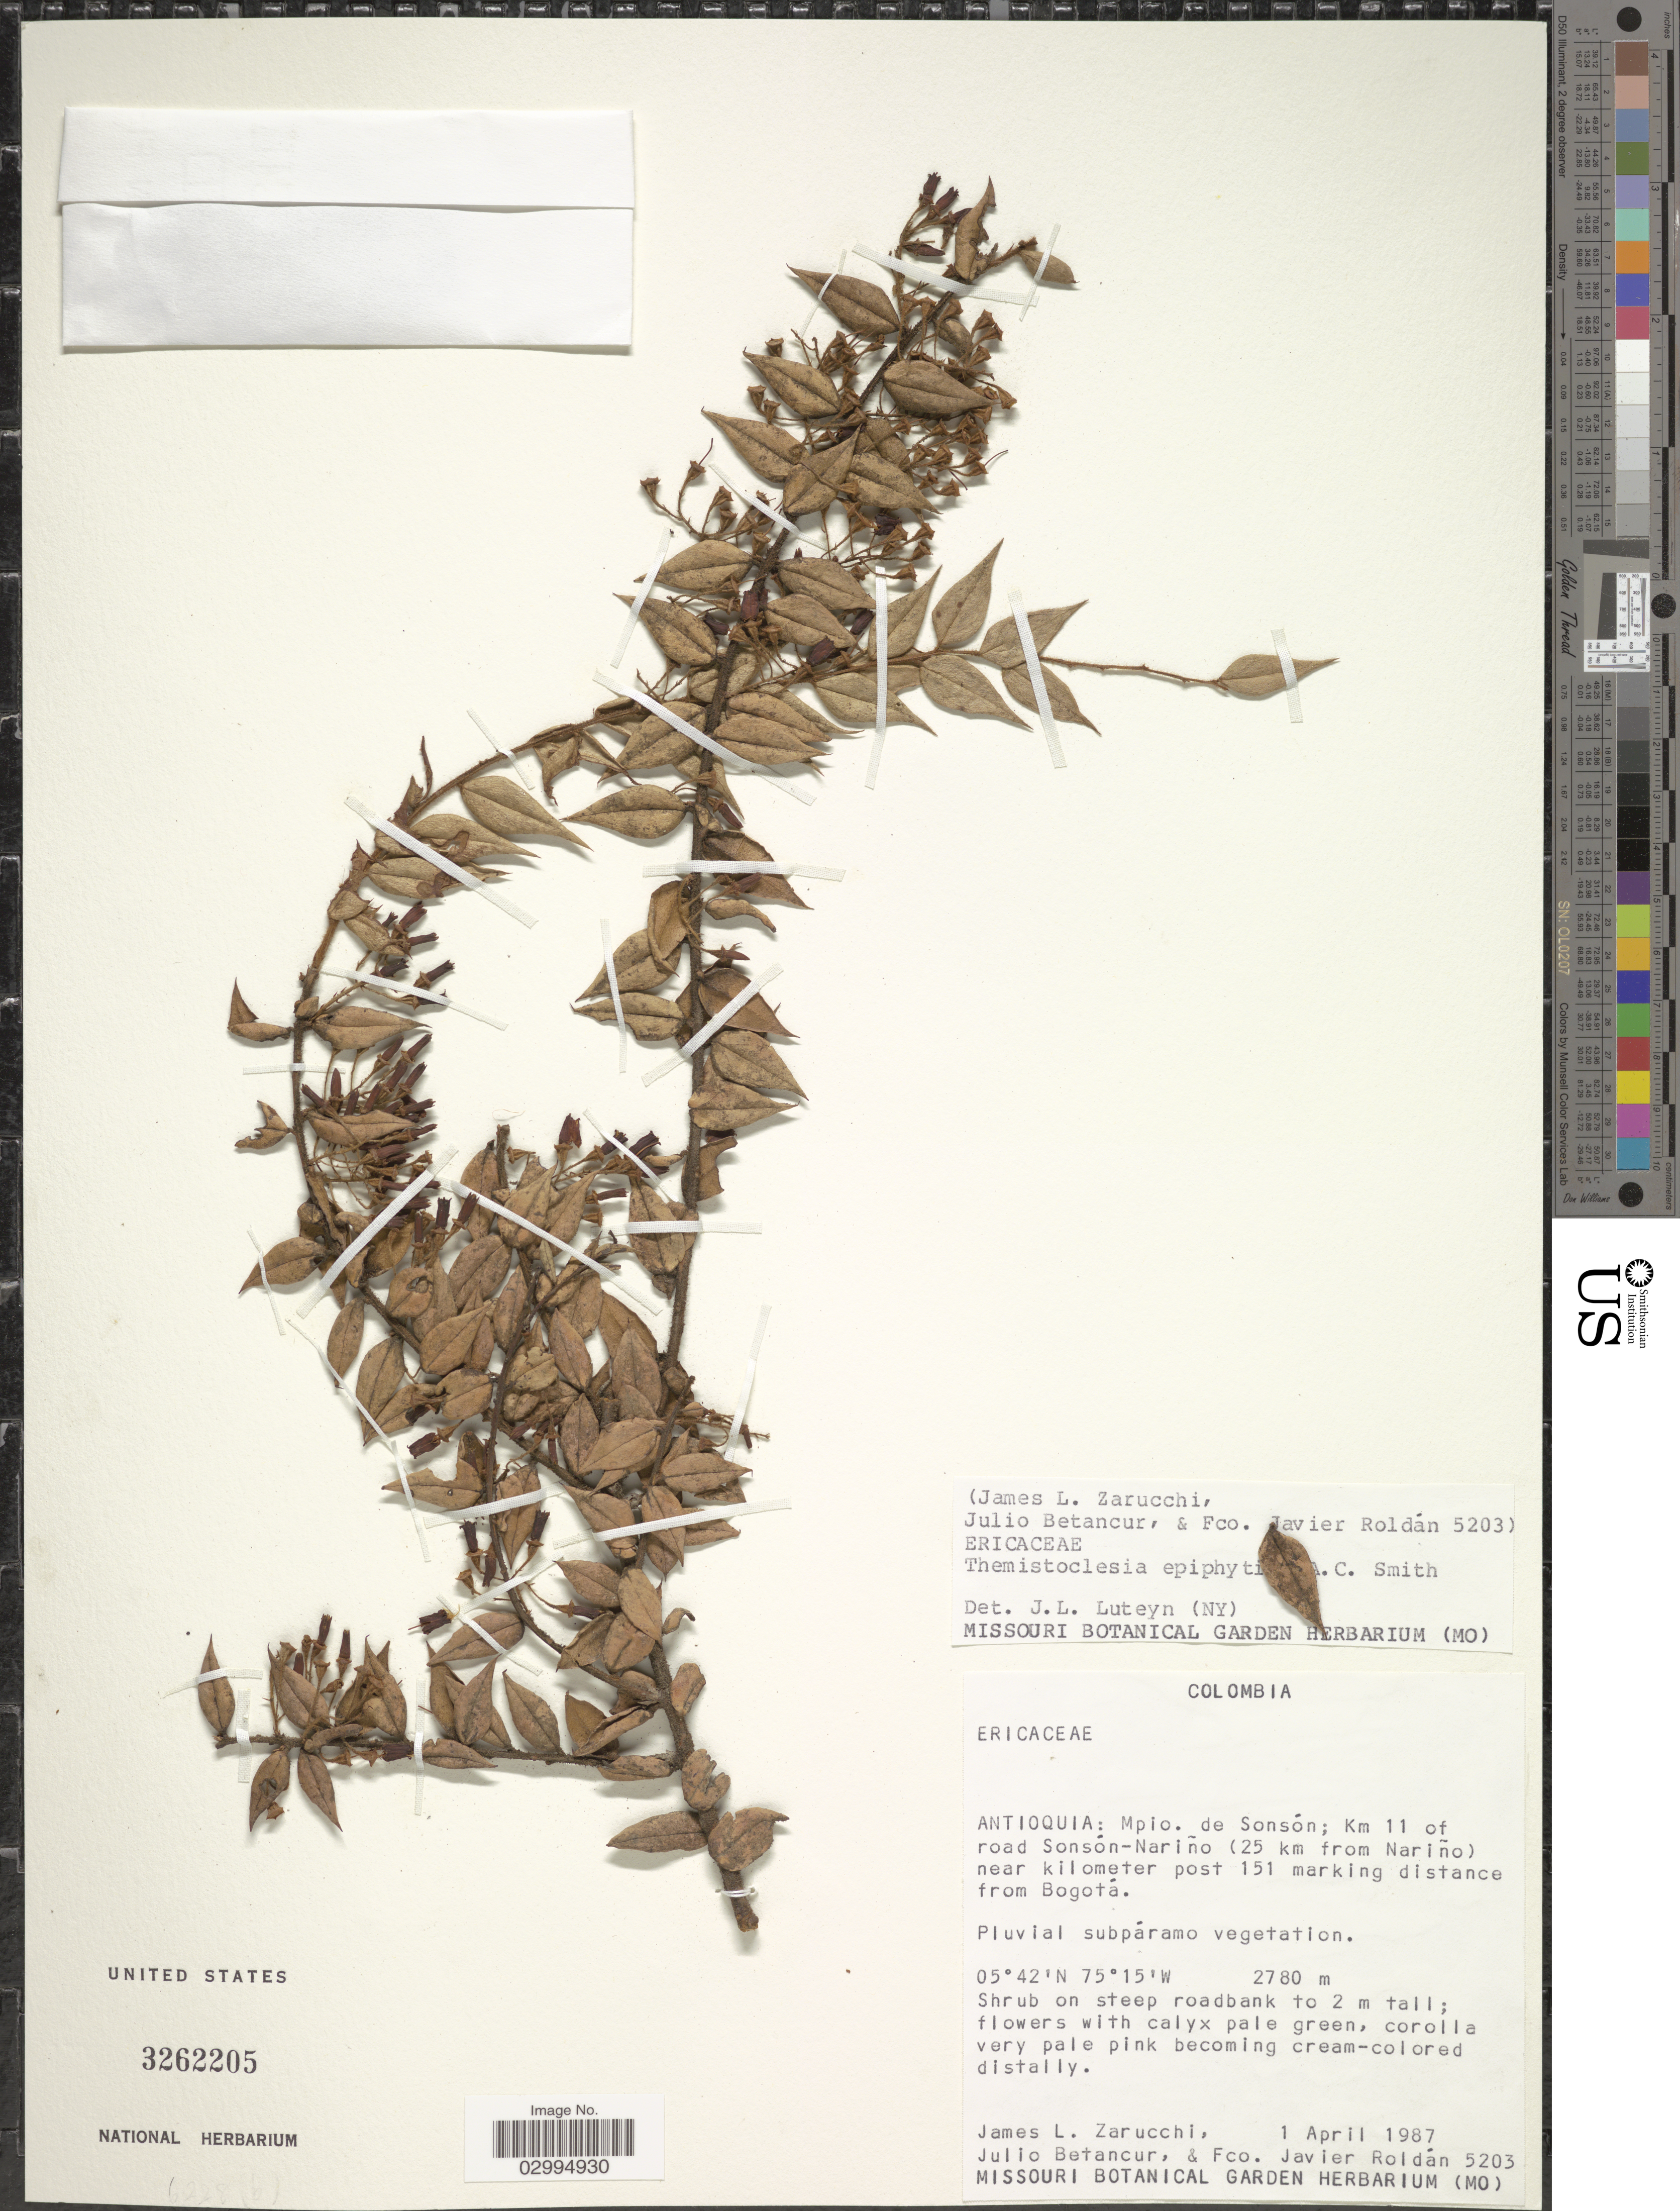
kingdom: Plantae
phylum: Tracheophyta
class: Magnoliopsida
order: Ericales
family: Ericaceae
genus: Themistoclesia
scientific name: Themistoclesia epiphytica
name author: A.C. Sm.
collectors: J. L. Zarucchi, J. Betancur & F. J. Roldán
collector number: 5203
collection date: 1987-04-01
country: Colombia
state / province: Antioquia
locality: Mpio. de Sonsón; Km 11 of road Sonsón-Nariño (25 km from Nariño) near kilometer post 151 marking distance from Bogotá.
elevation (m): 2780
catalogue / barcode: US 3262205